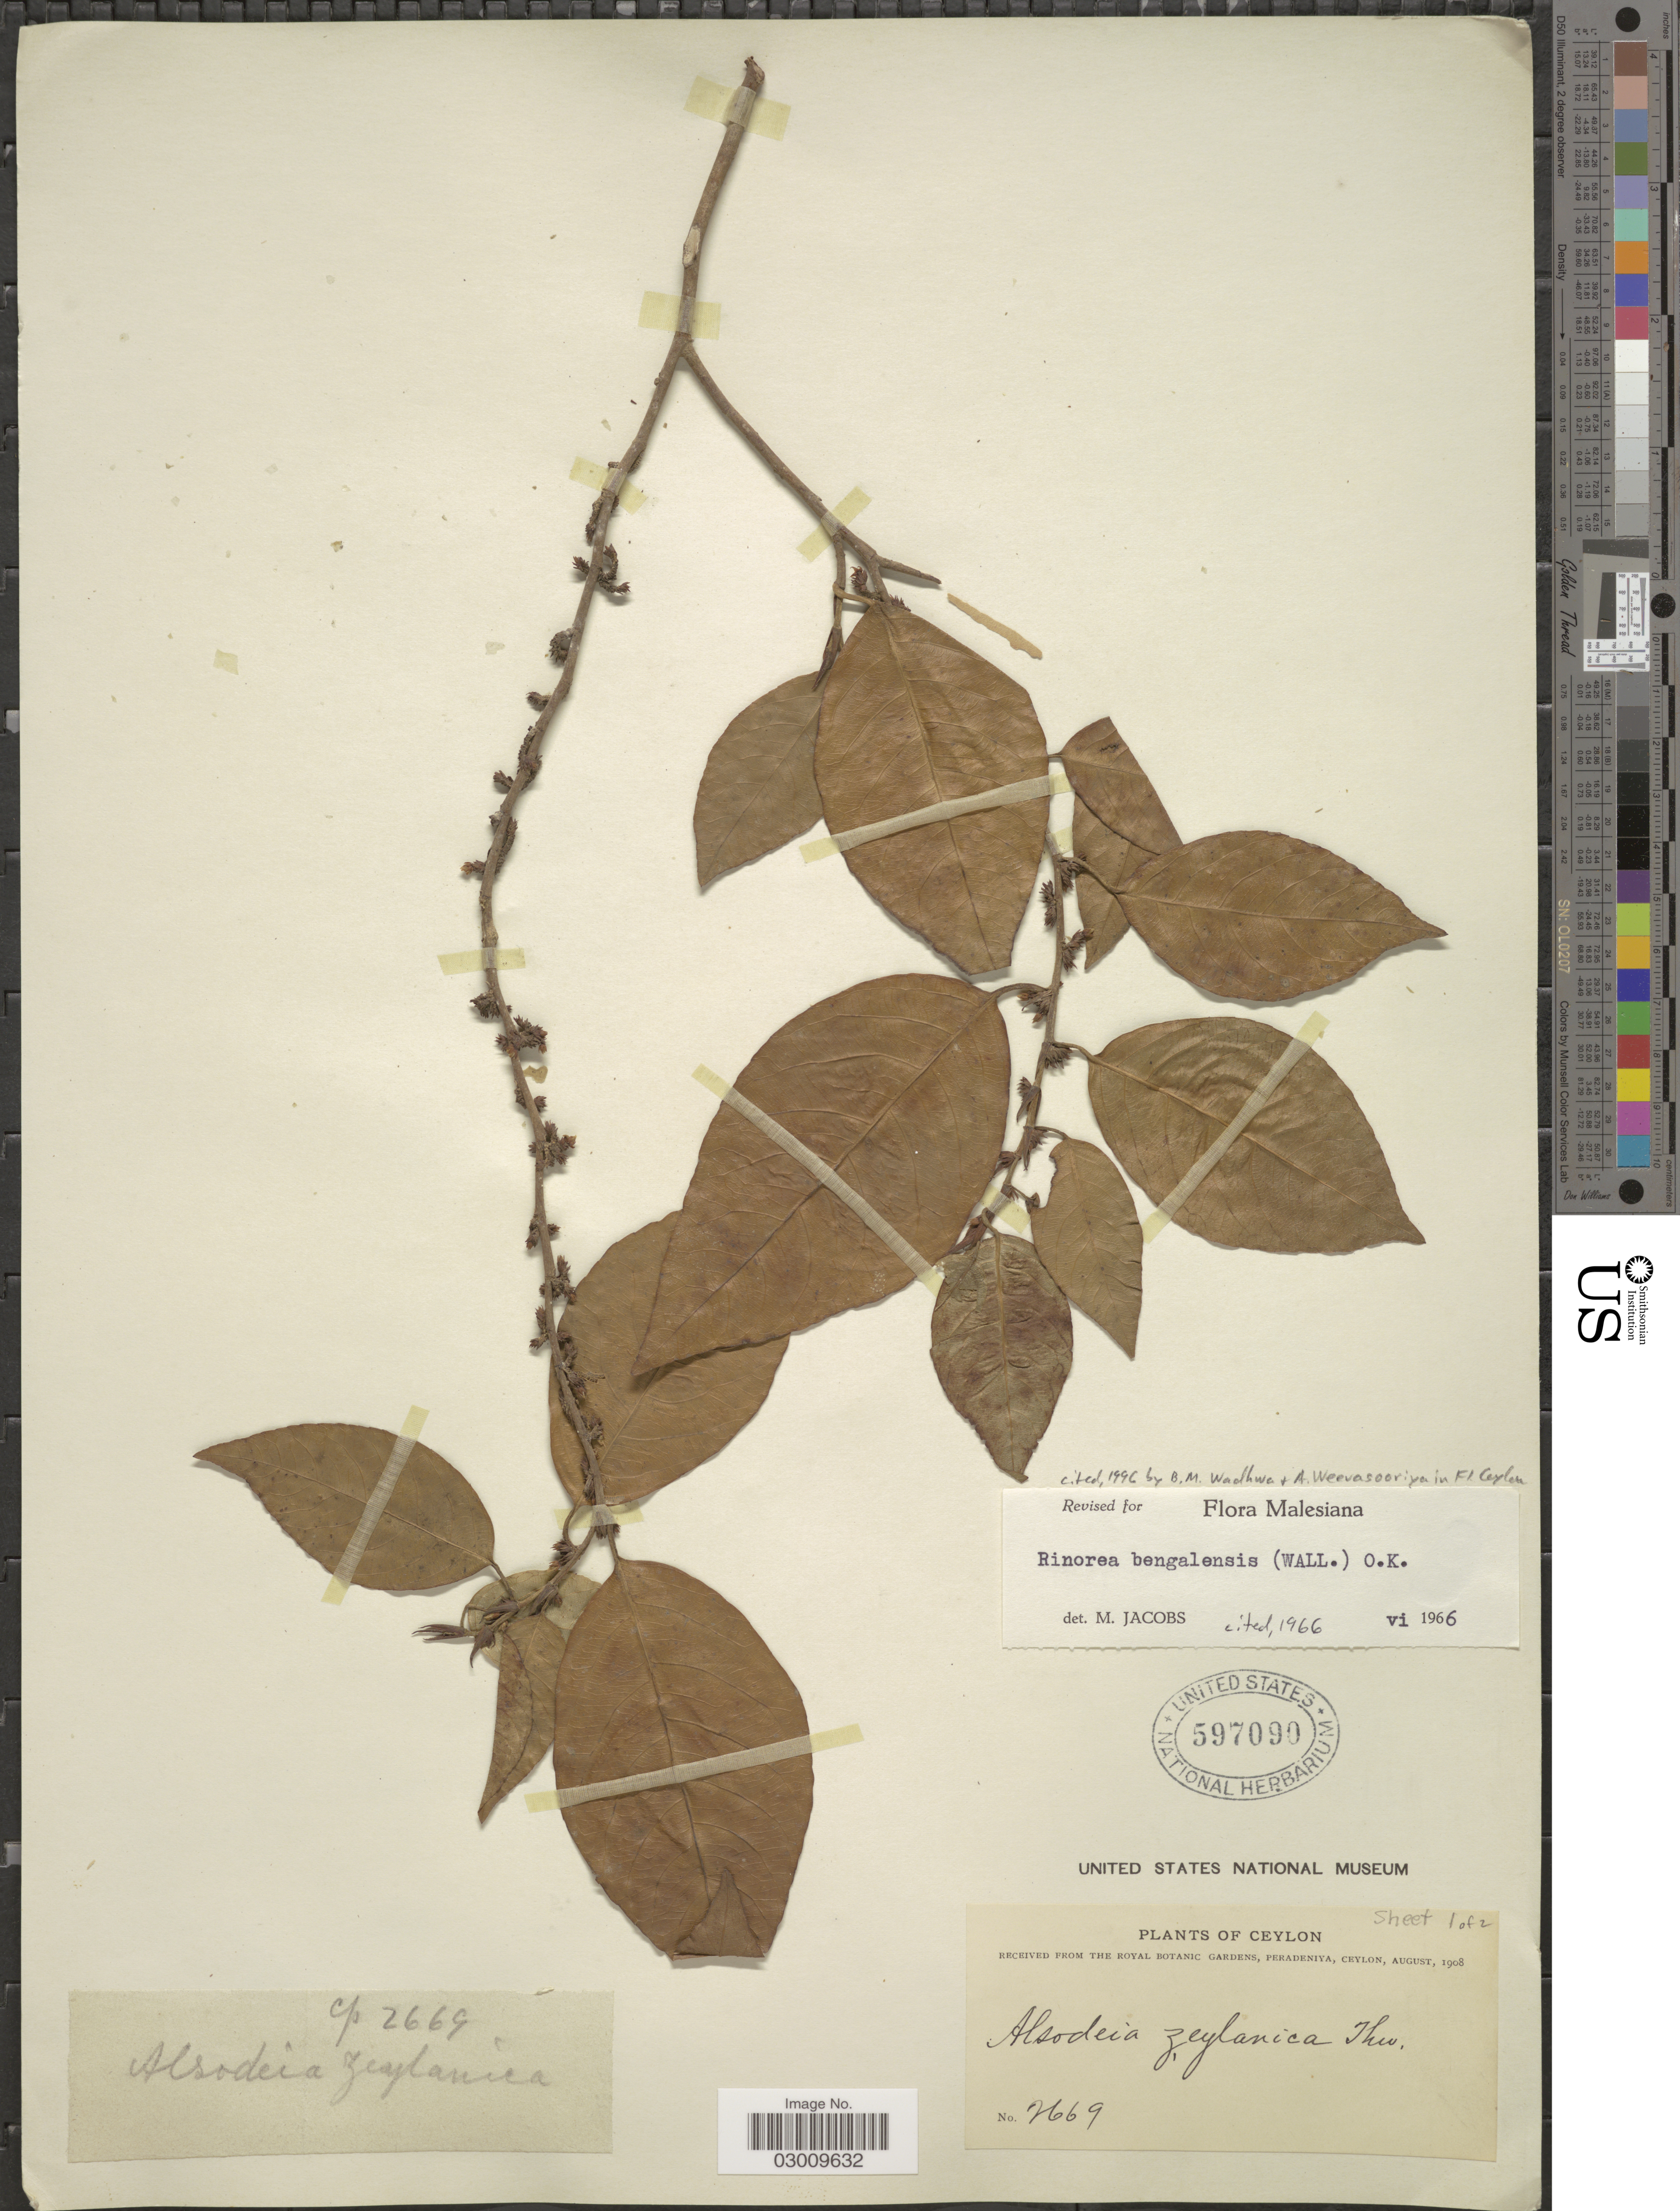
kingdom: Plantae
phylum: Tracheophyta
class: Magnoliopsida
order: Malpighiales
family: Violaceae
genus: Rinorea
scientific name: Rinorea bengalensis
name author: (Wall.) Kuntze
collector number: CP2669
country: Sri Lanka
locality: Ceylon.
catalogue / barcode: US 597090